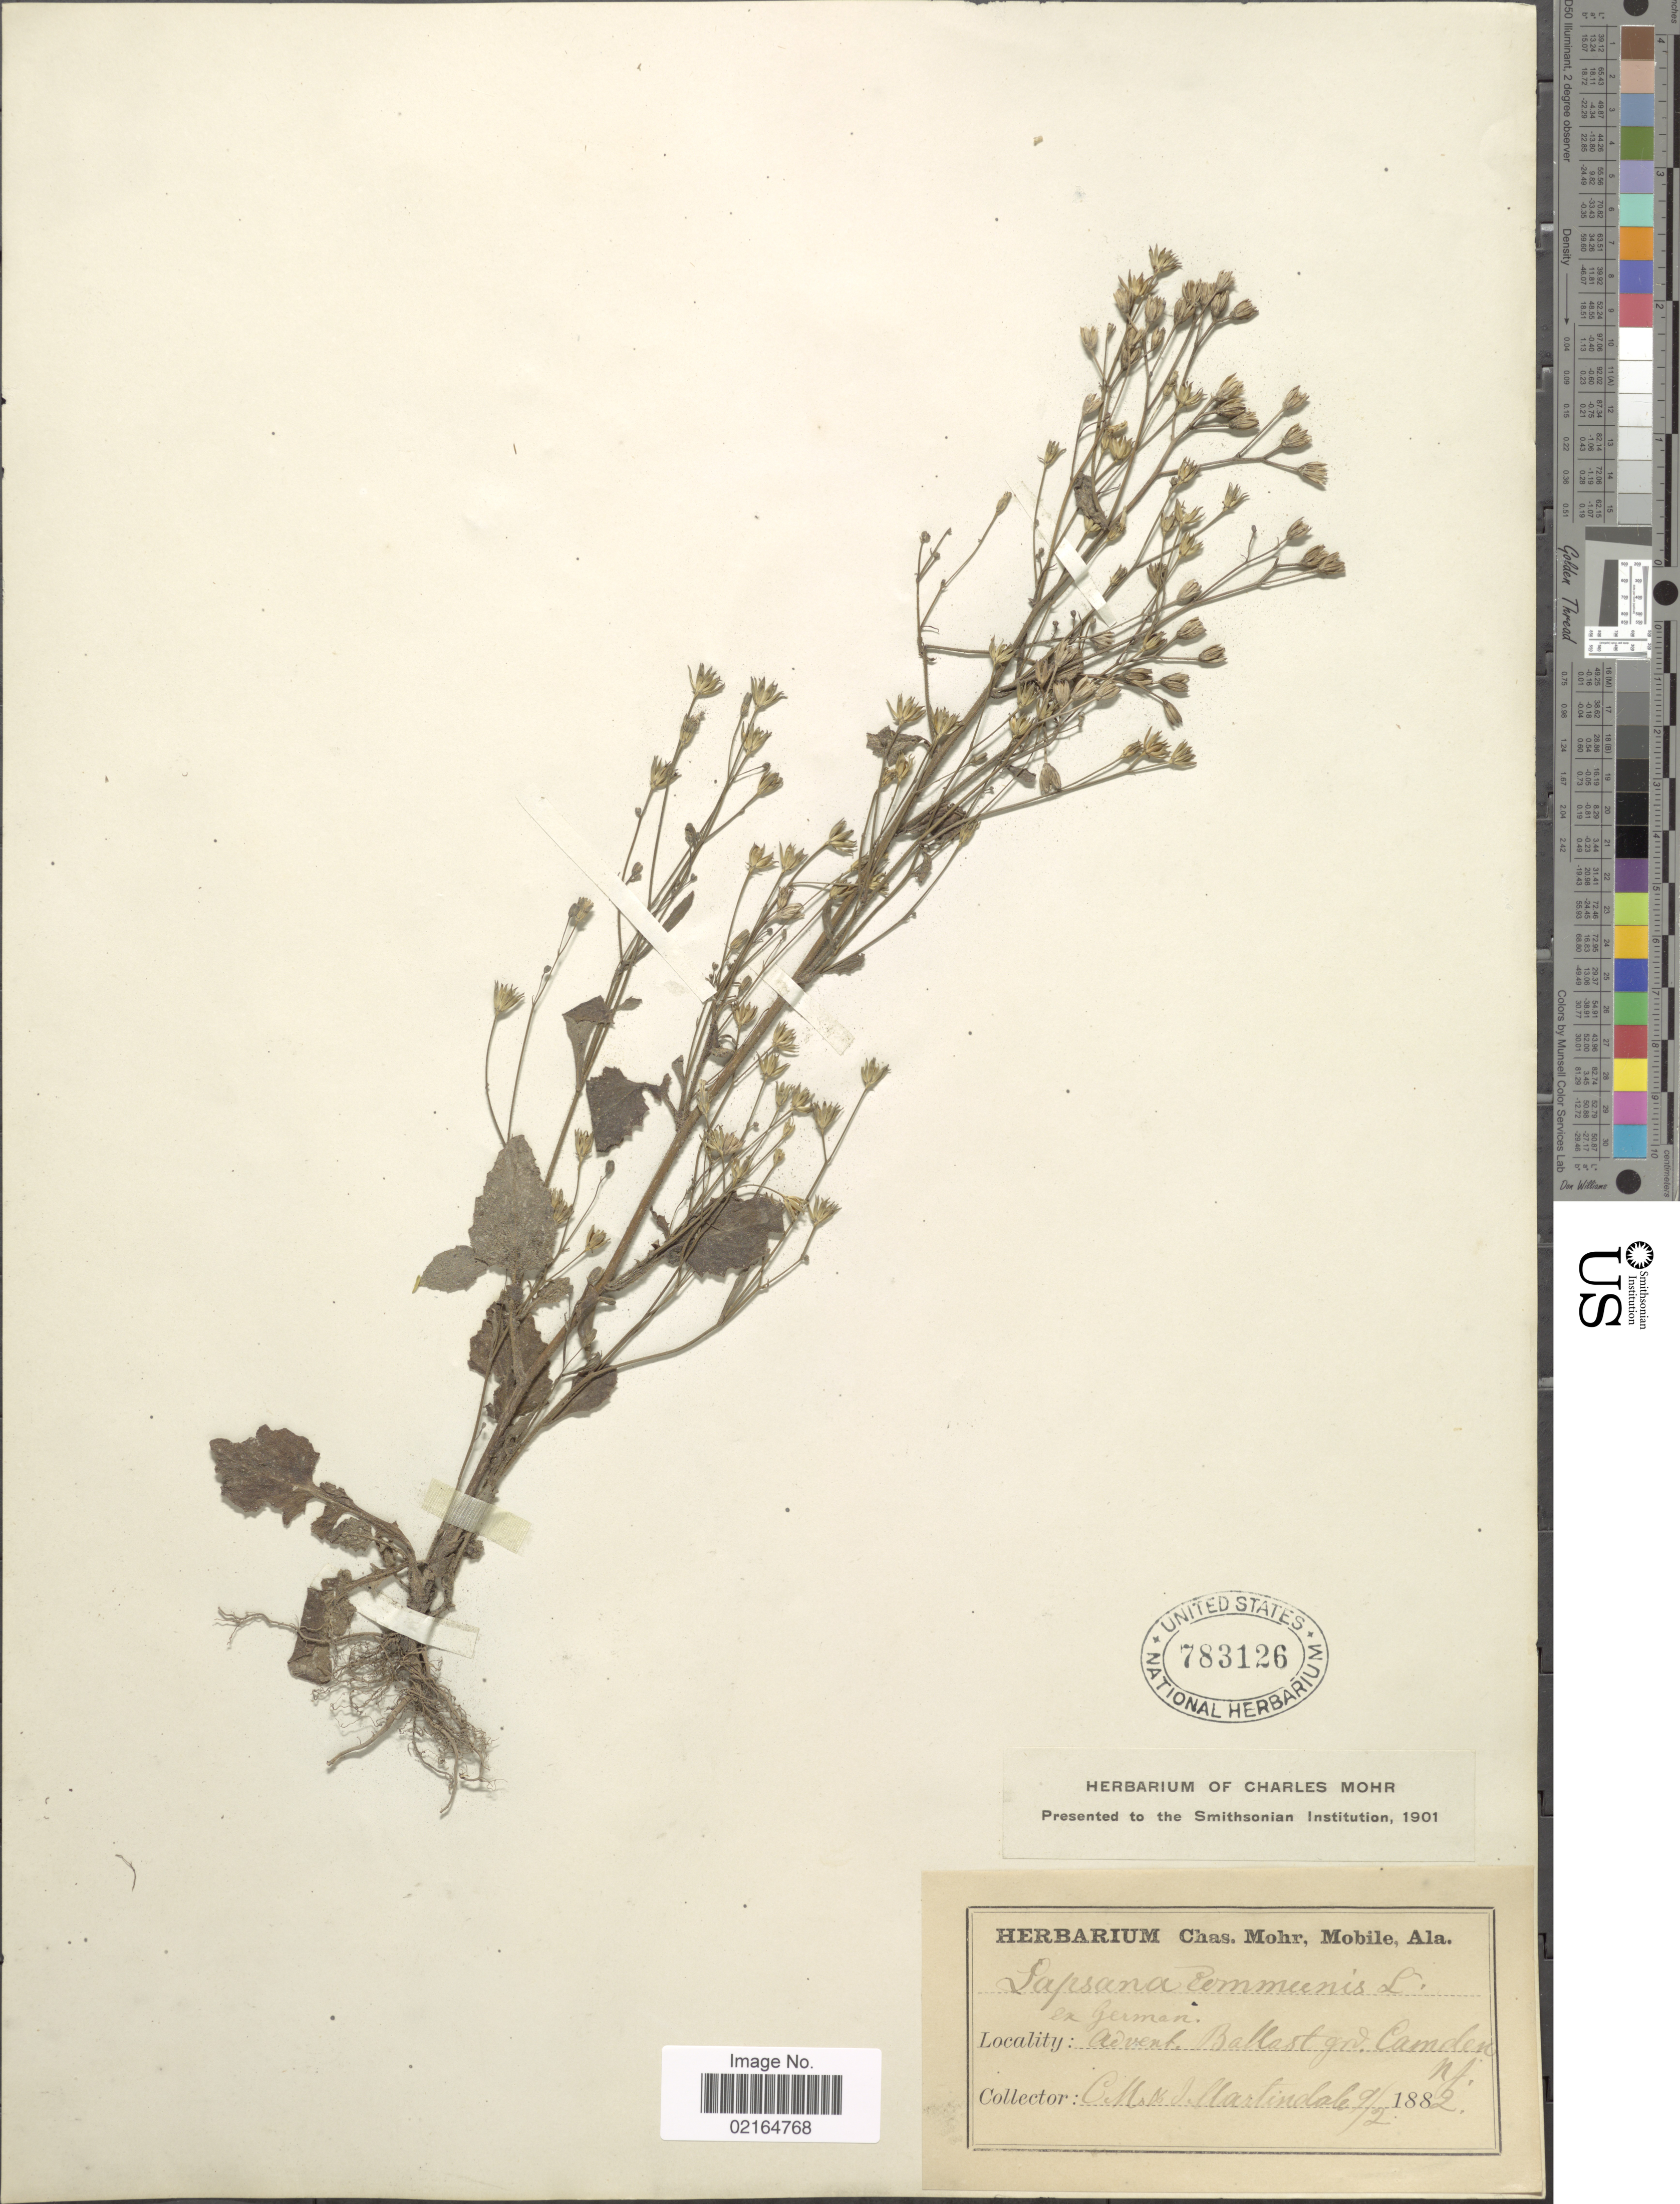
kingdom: Plantae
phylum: Tracheophyta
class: Magnoliopsida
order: Asterales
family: Asteraceae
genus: Lapsana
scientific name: Lapsana communis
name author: L.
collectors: I. C. Martindale & I. Martindale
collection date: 1882-09-02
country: United States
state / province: New Jersey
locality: Advent. Ballast gr. Camden.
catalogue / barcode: US 783126